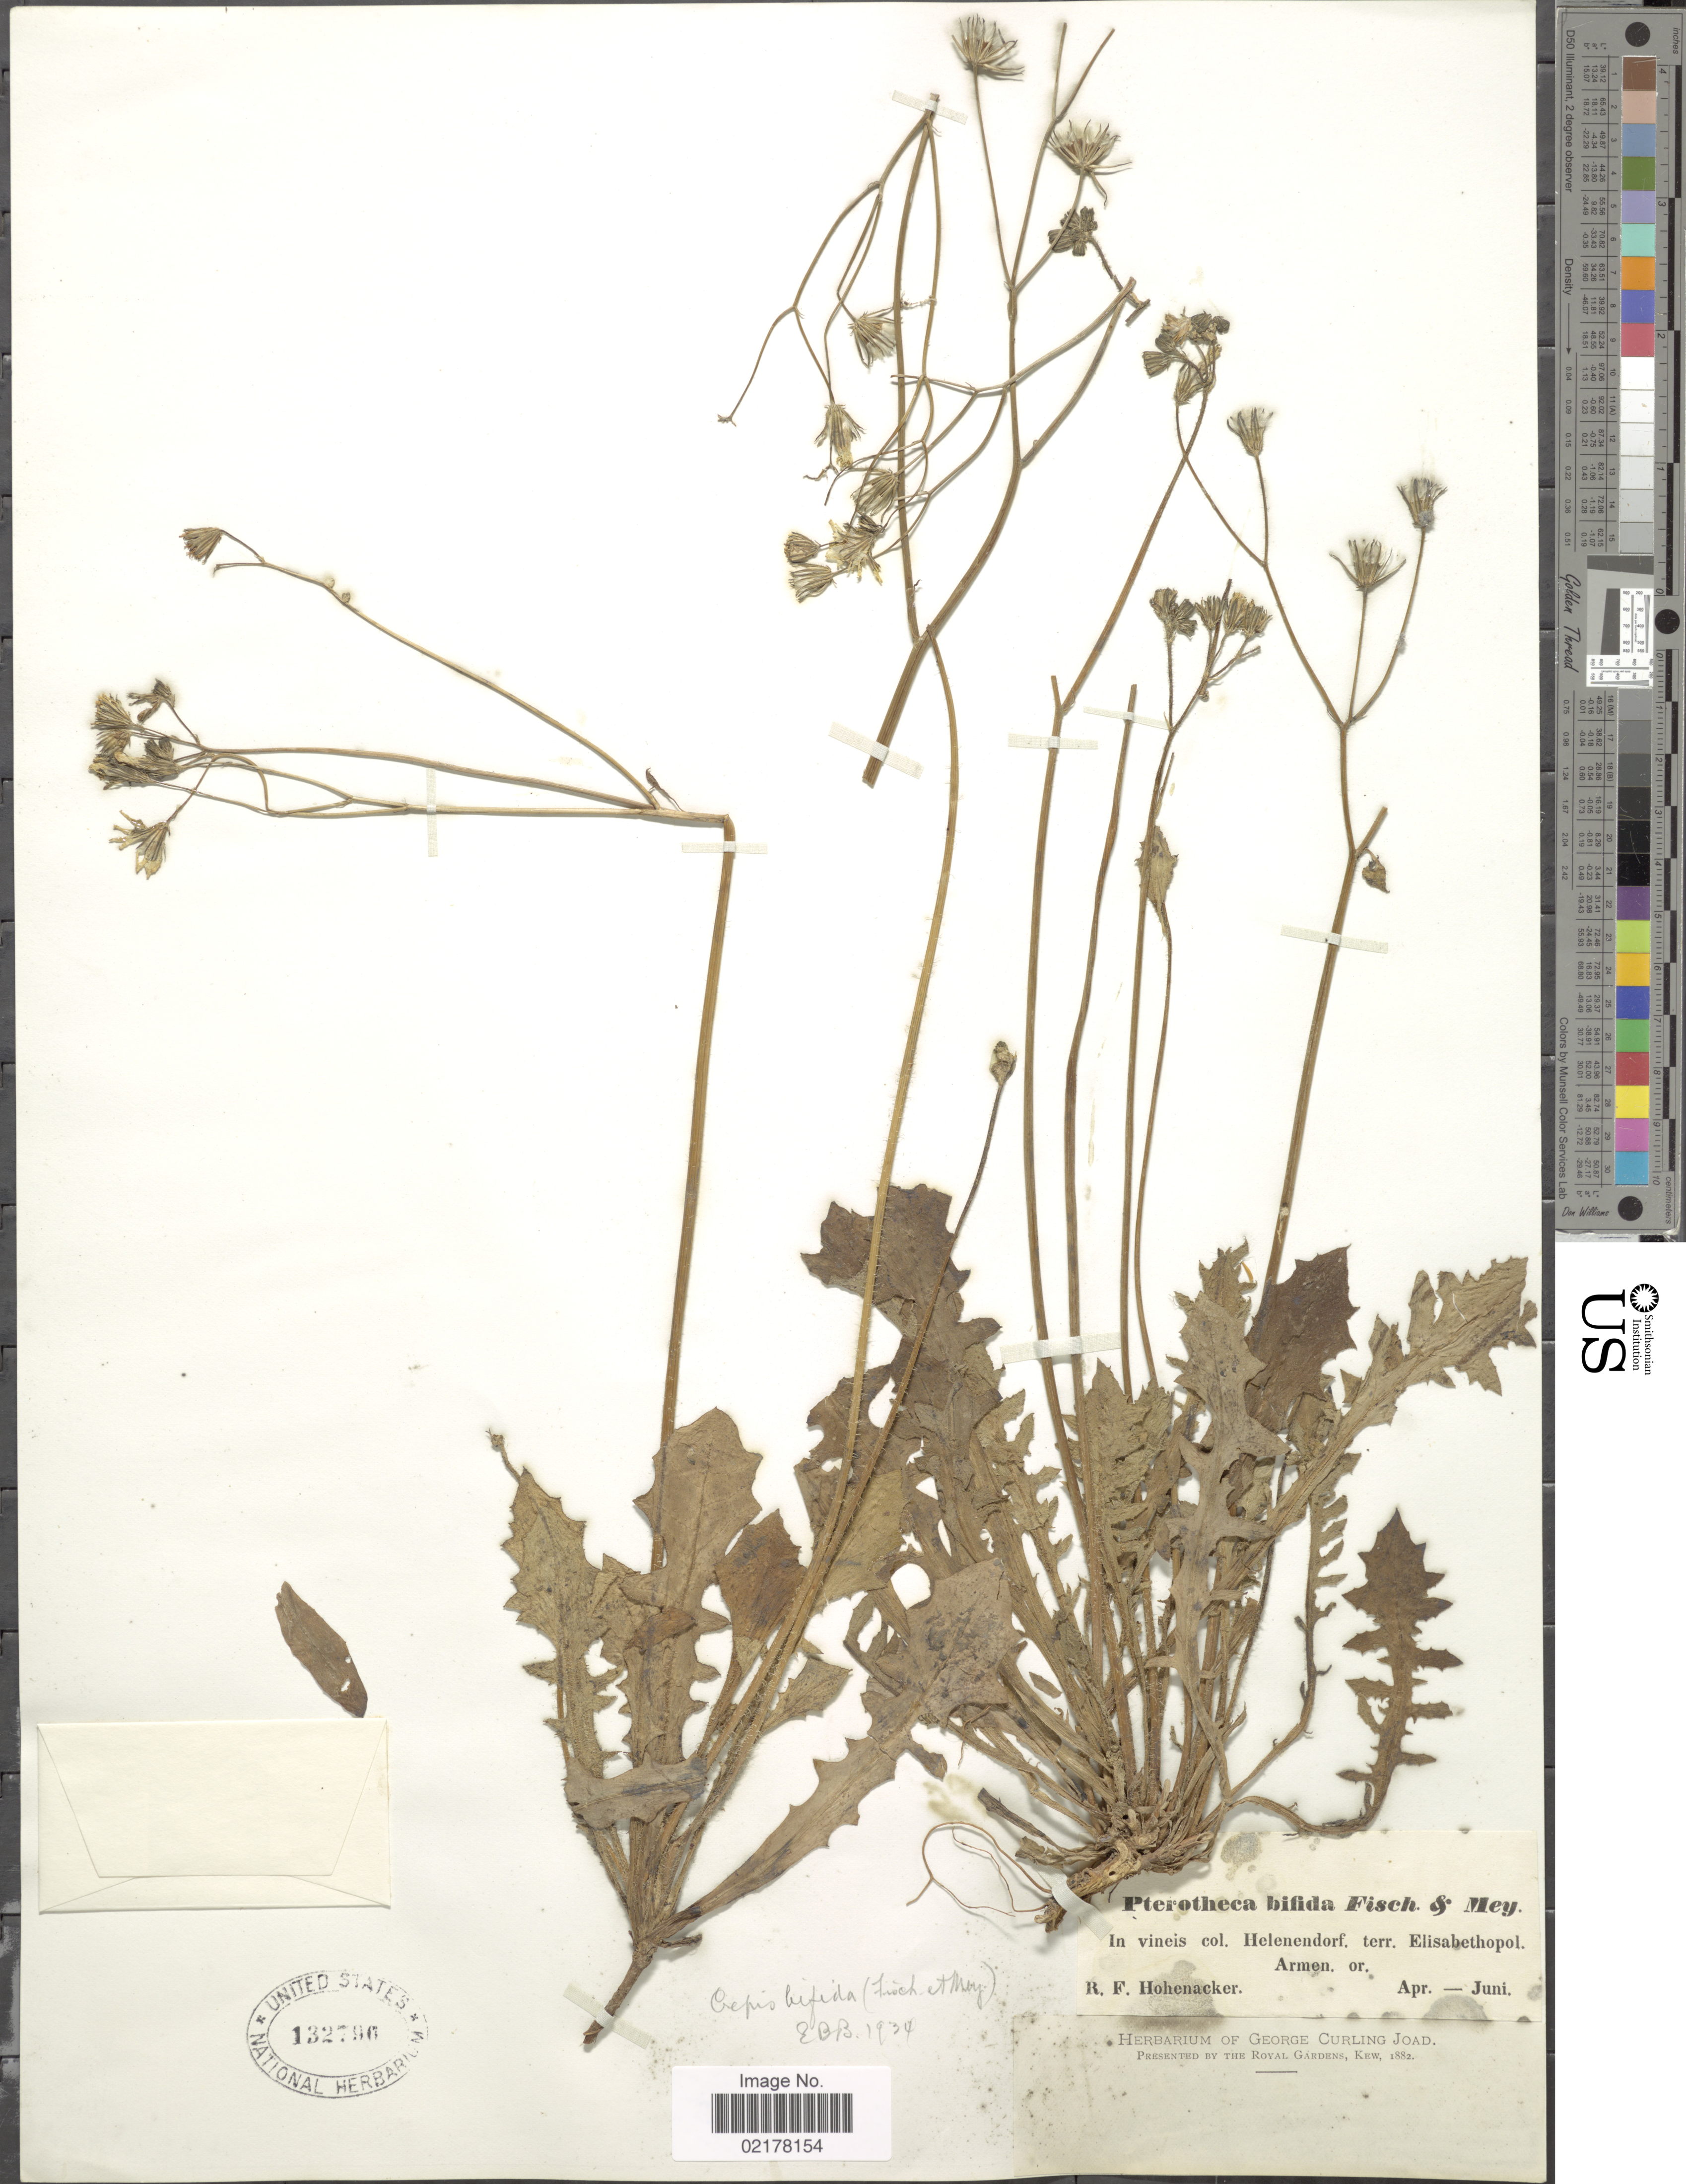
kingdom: Plantae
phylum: Tracheophyta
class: Magnoliopsida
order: Asterales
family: Asteraceae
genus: Crepis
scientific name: Crepis sancta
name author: (L.) Bornm.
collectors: R. F. Hohenacker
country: Armenia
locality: In vineis col. Helenendorf. terr. Elisabethopol. Armen. or.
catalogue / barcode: US 132790